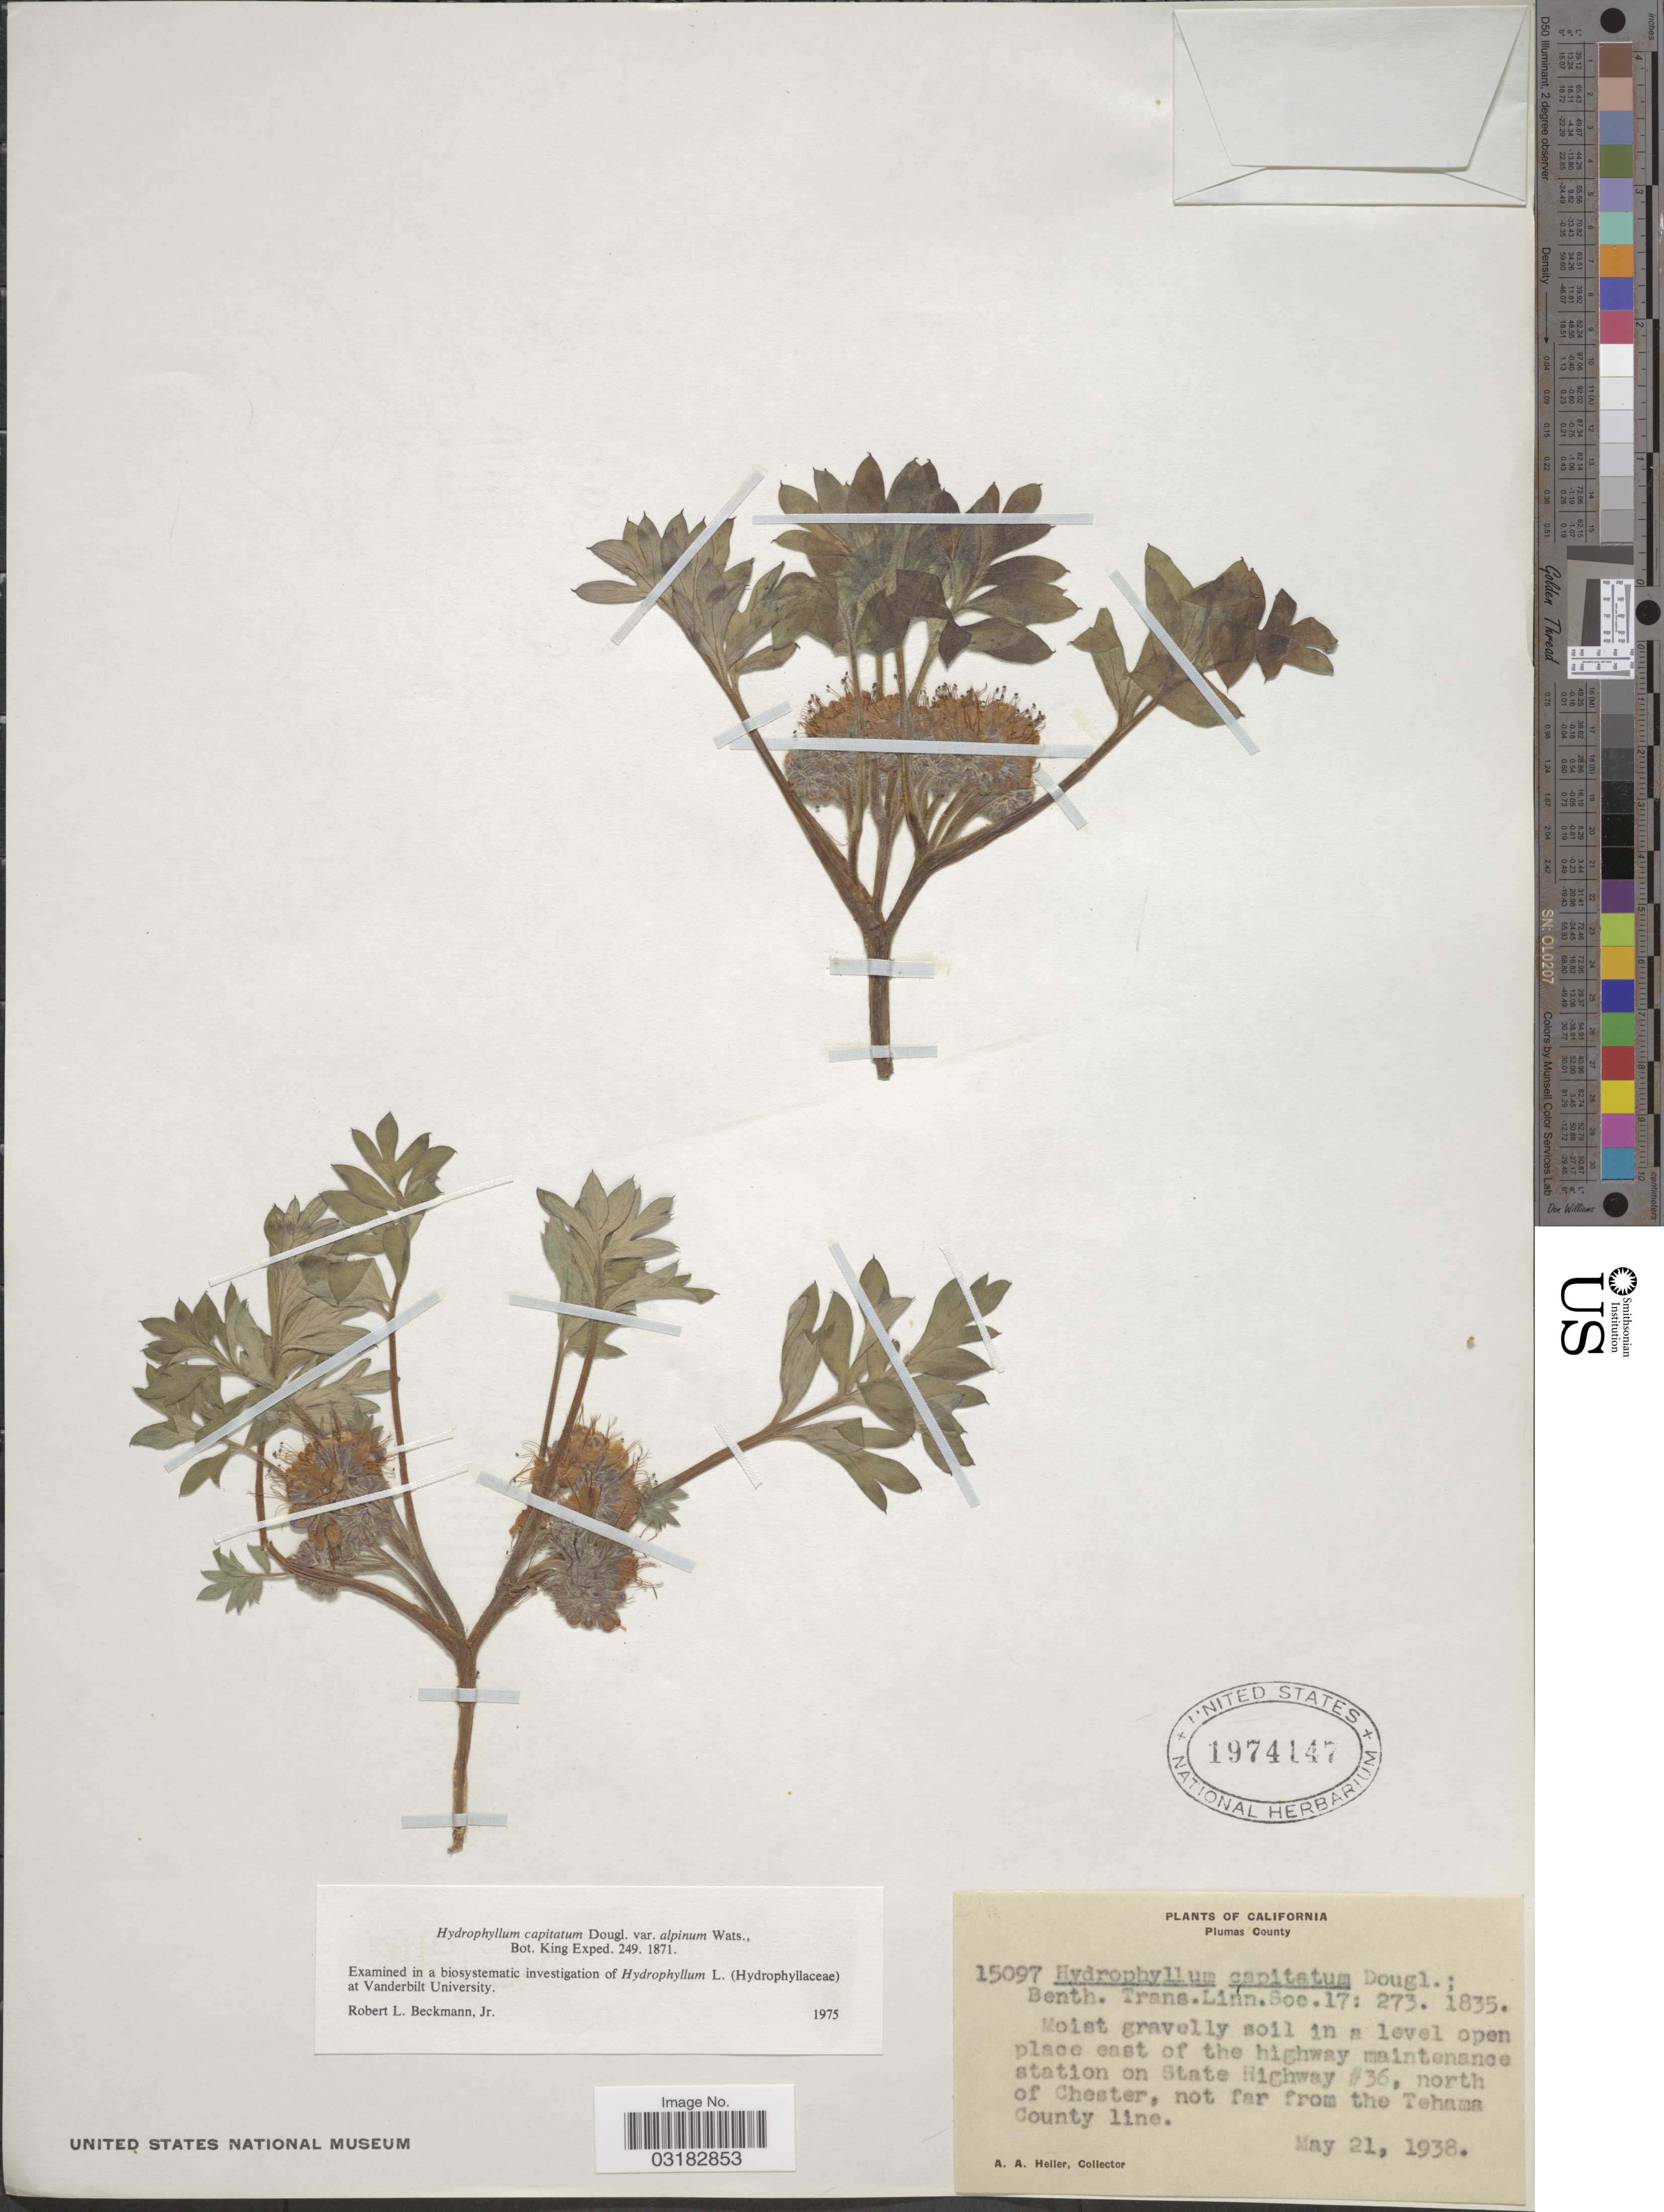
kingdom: Plantae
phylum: Tracheophyta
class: Magnoliopsida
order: Boraginales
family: Hydrophyllaceae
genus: Hydrophyllum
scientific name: Hydrophyllum capitatum var. alpinum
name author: S. Watson in C. King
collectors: A. A. Heller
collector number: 15097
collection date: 1938-05-21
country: United States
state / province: California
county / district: Plumas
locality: Plumas County. Moist gravelly soil in a level open place east of the highway maintenance station on State Highway #36, north of Chester, not far from the Tehama County line.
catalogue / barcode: US 1974147